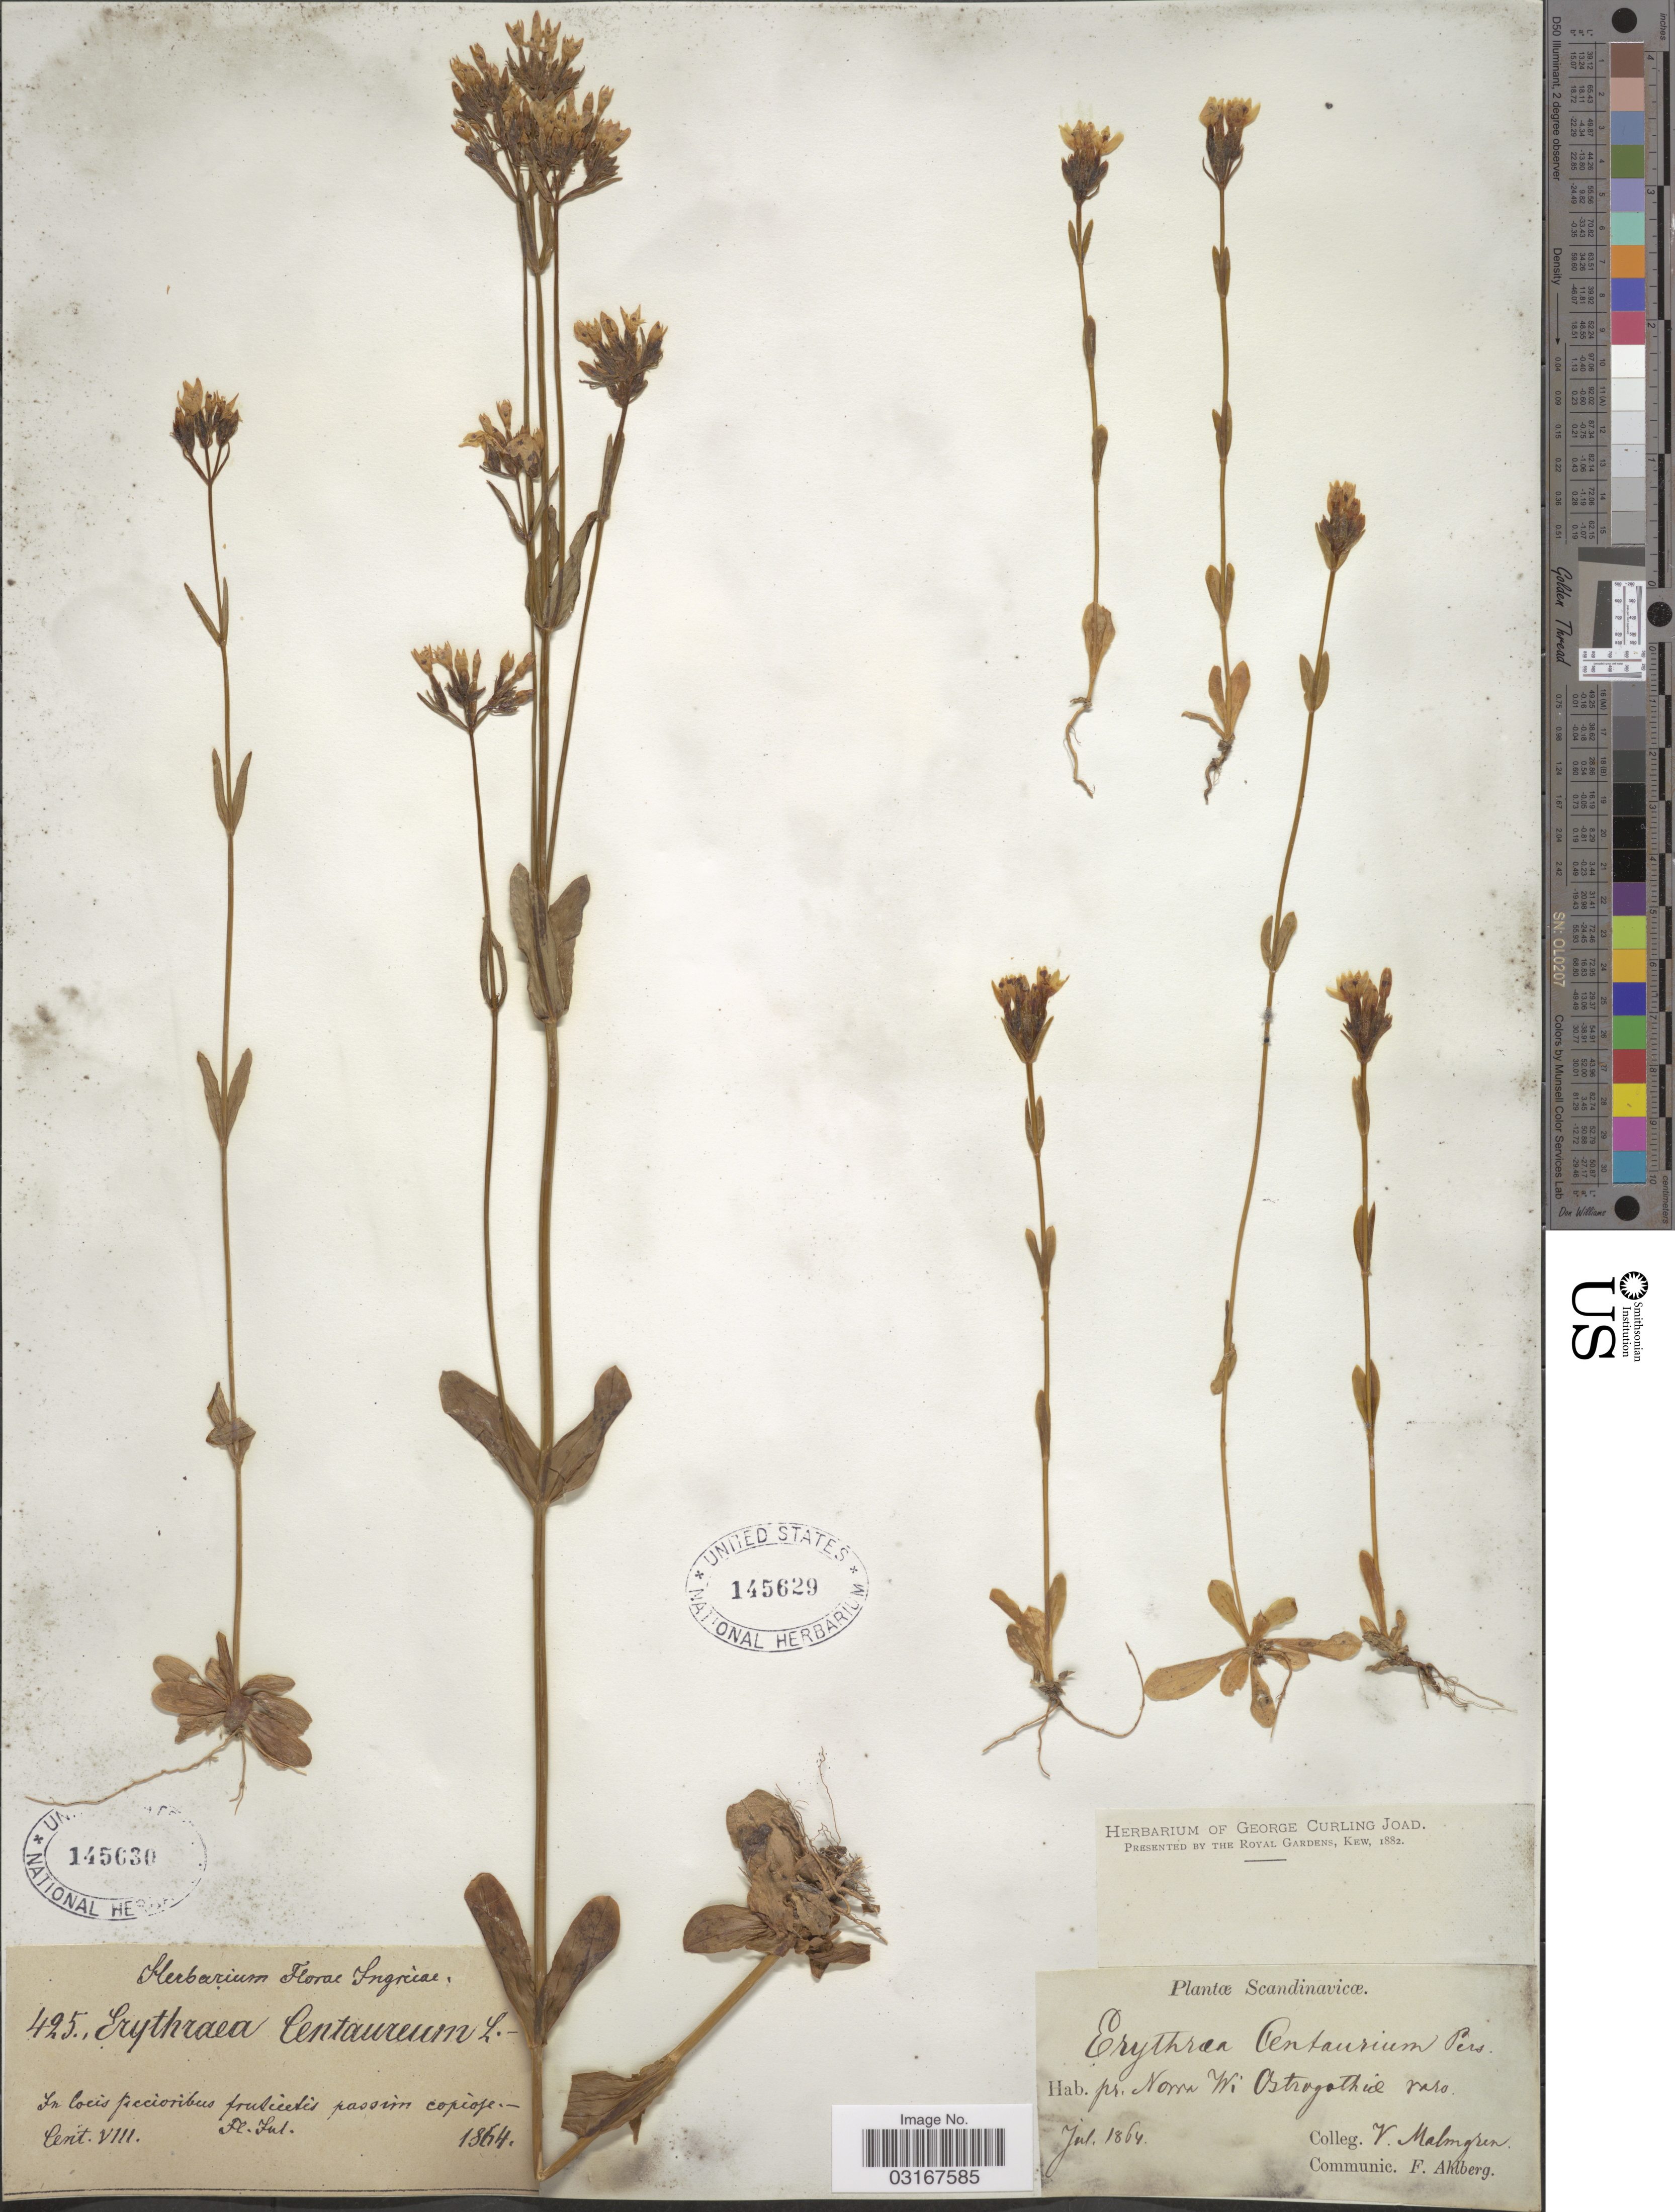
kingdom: Plantae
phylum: Tracheophyta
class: Magnoliopsida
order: Gentianales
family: Gentianaceae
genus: Erythraea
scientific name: Erythraea centaurium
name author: (L.) Borkh.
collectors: V. Malmgren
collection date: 1864-07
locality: Scandinavicæ. Pr. Nowa Wi Ostrogothiæ.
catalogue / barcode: US 145629-2